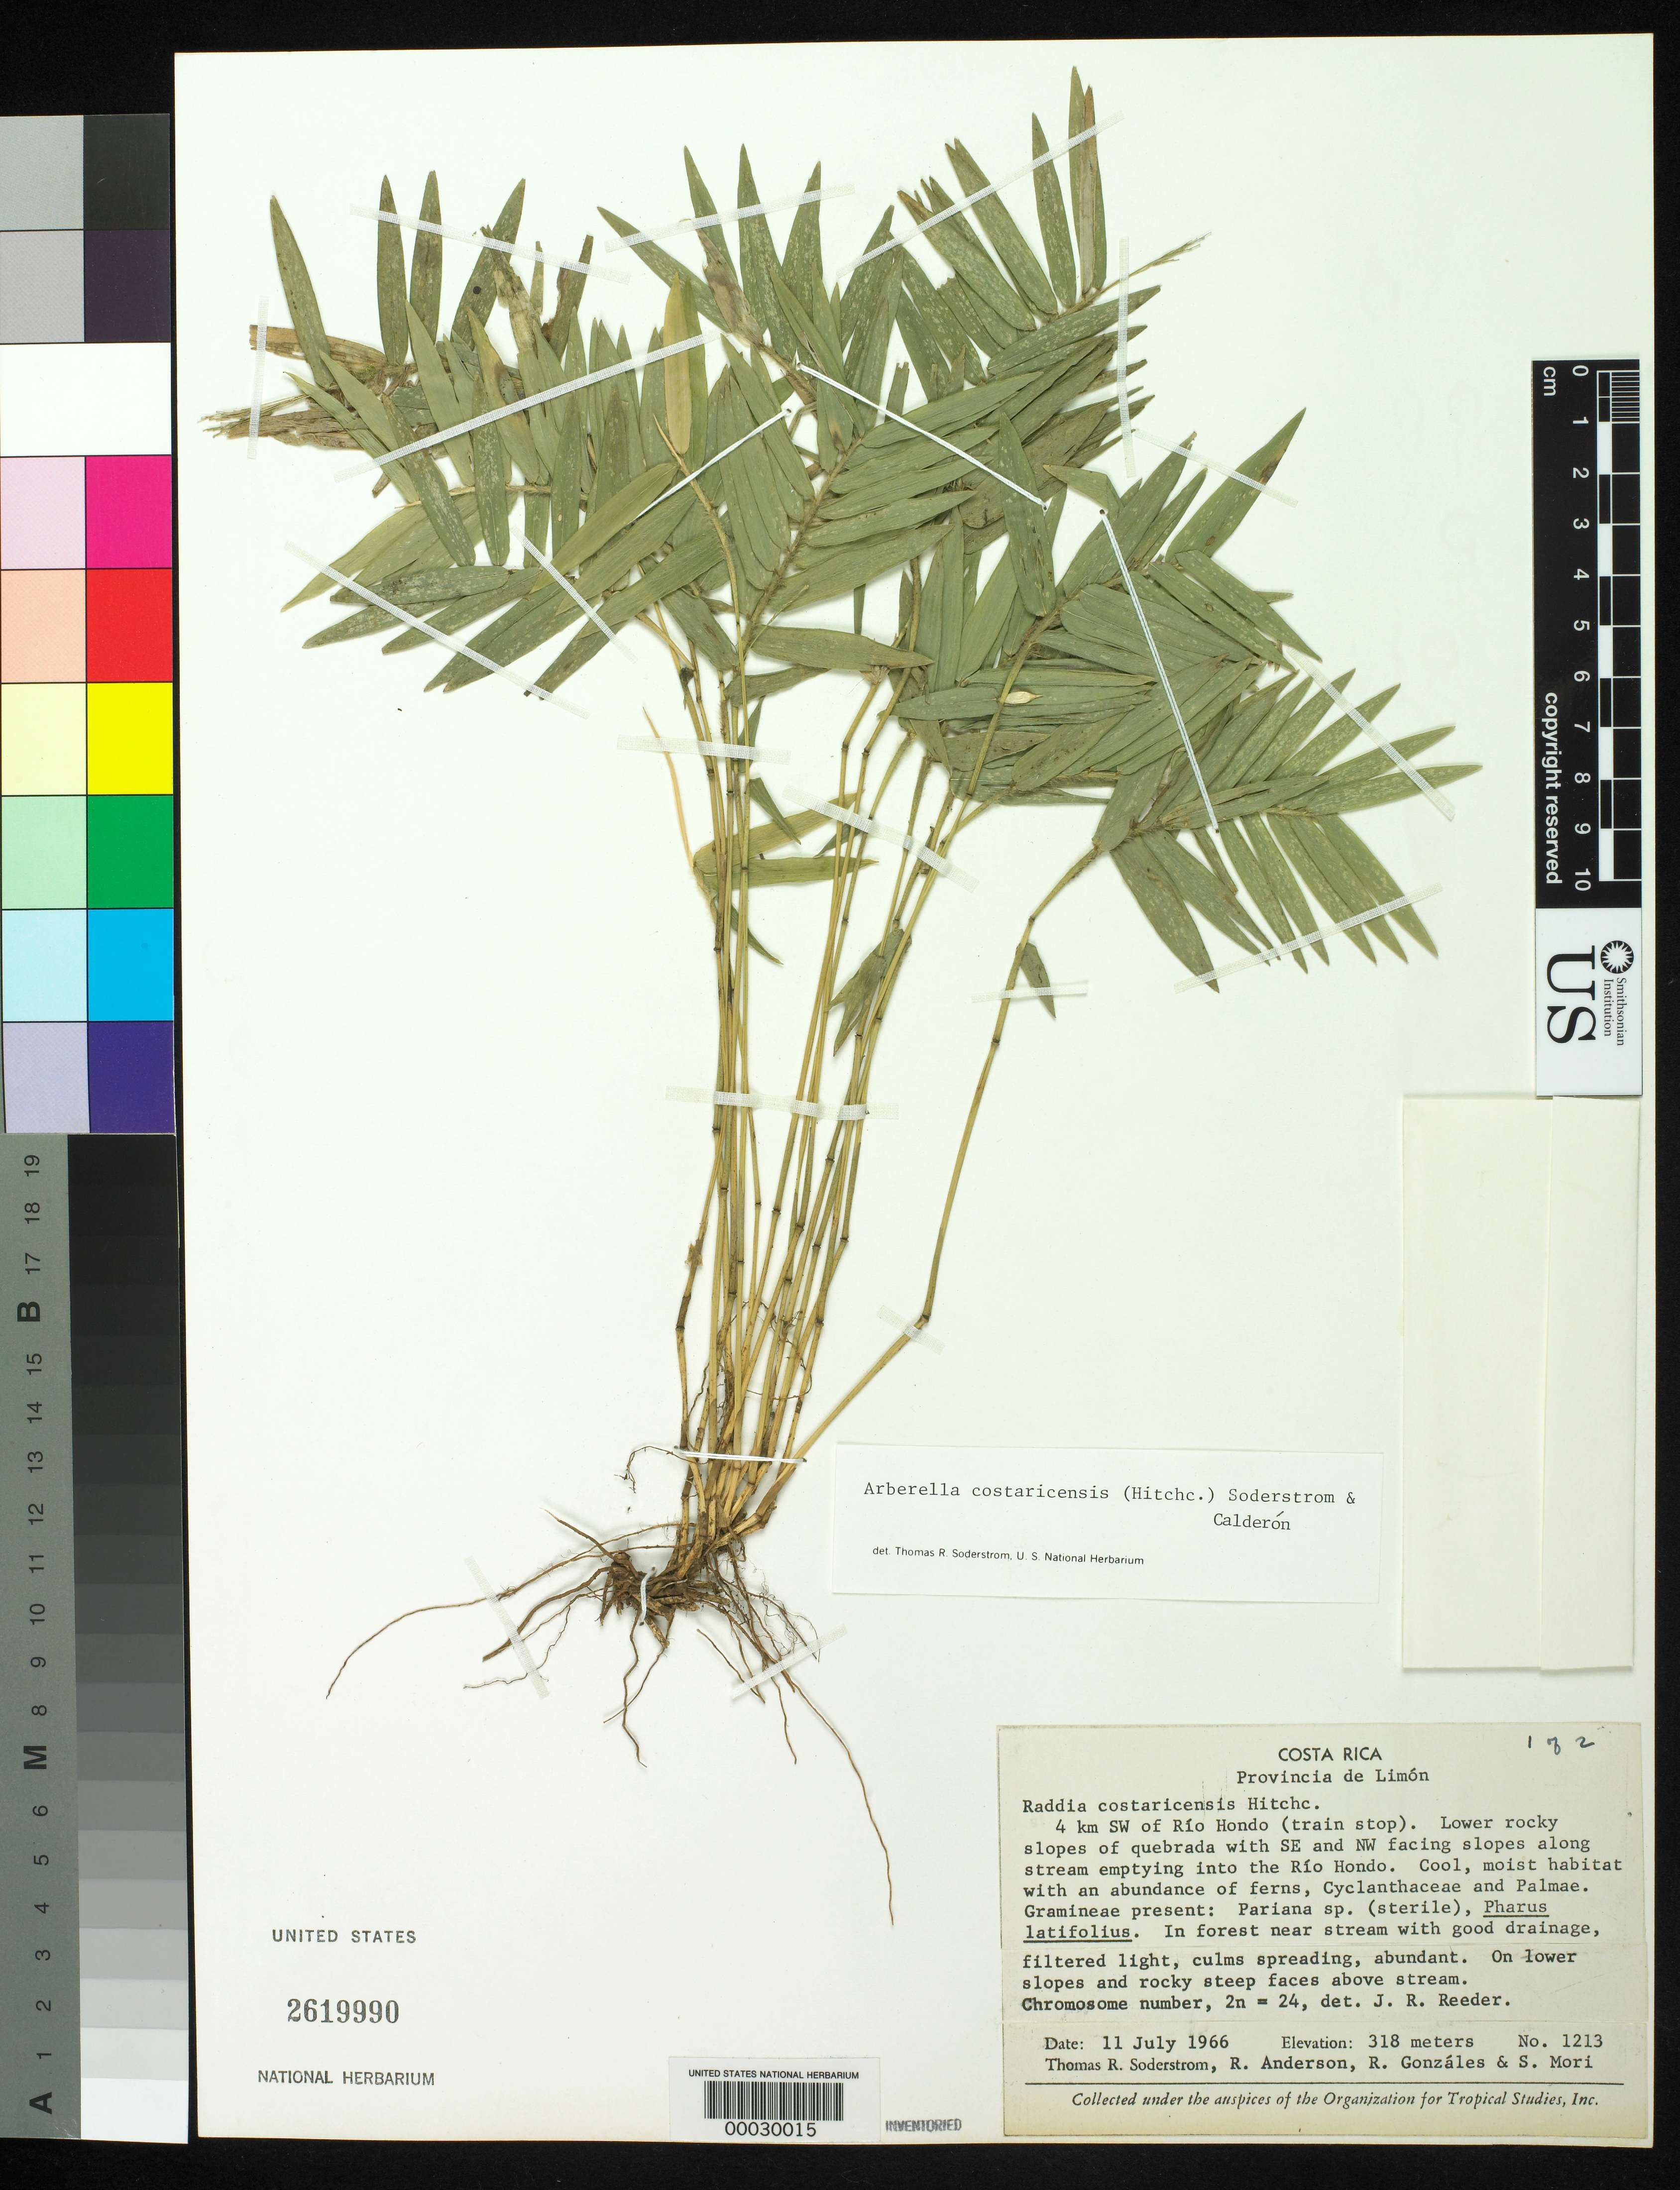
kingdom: Plantae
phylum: Tracheophyta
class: Liliopsida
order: Poales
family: Poaceae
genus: Arberella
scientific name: Arberella costaricensis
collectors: T. R. Soderstrom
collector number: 1213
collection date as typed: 11 Jul 1966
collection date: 1966-07-11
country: Costa Rica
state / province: Limón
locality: Rio hondo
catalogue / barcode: US 2619990